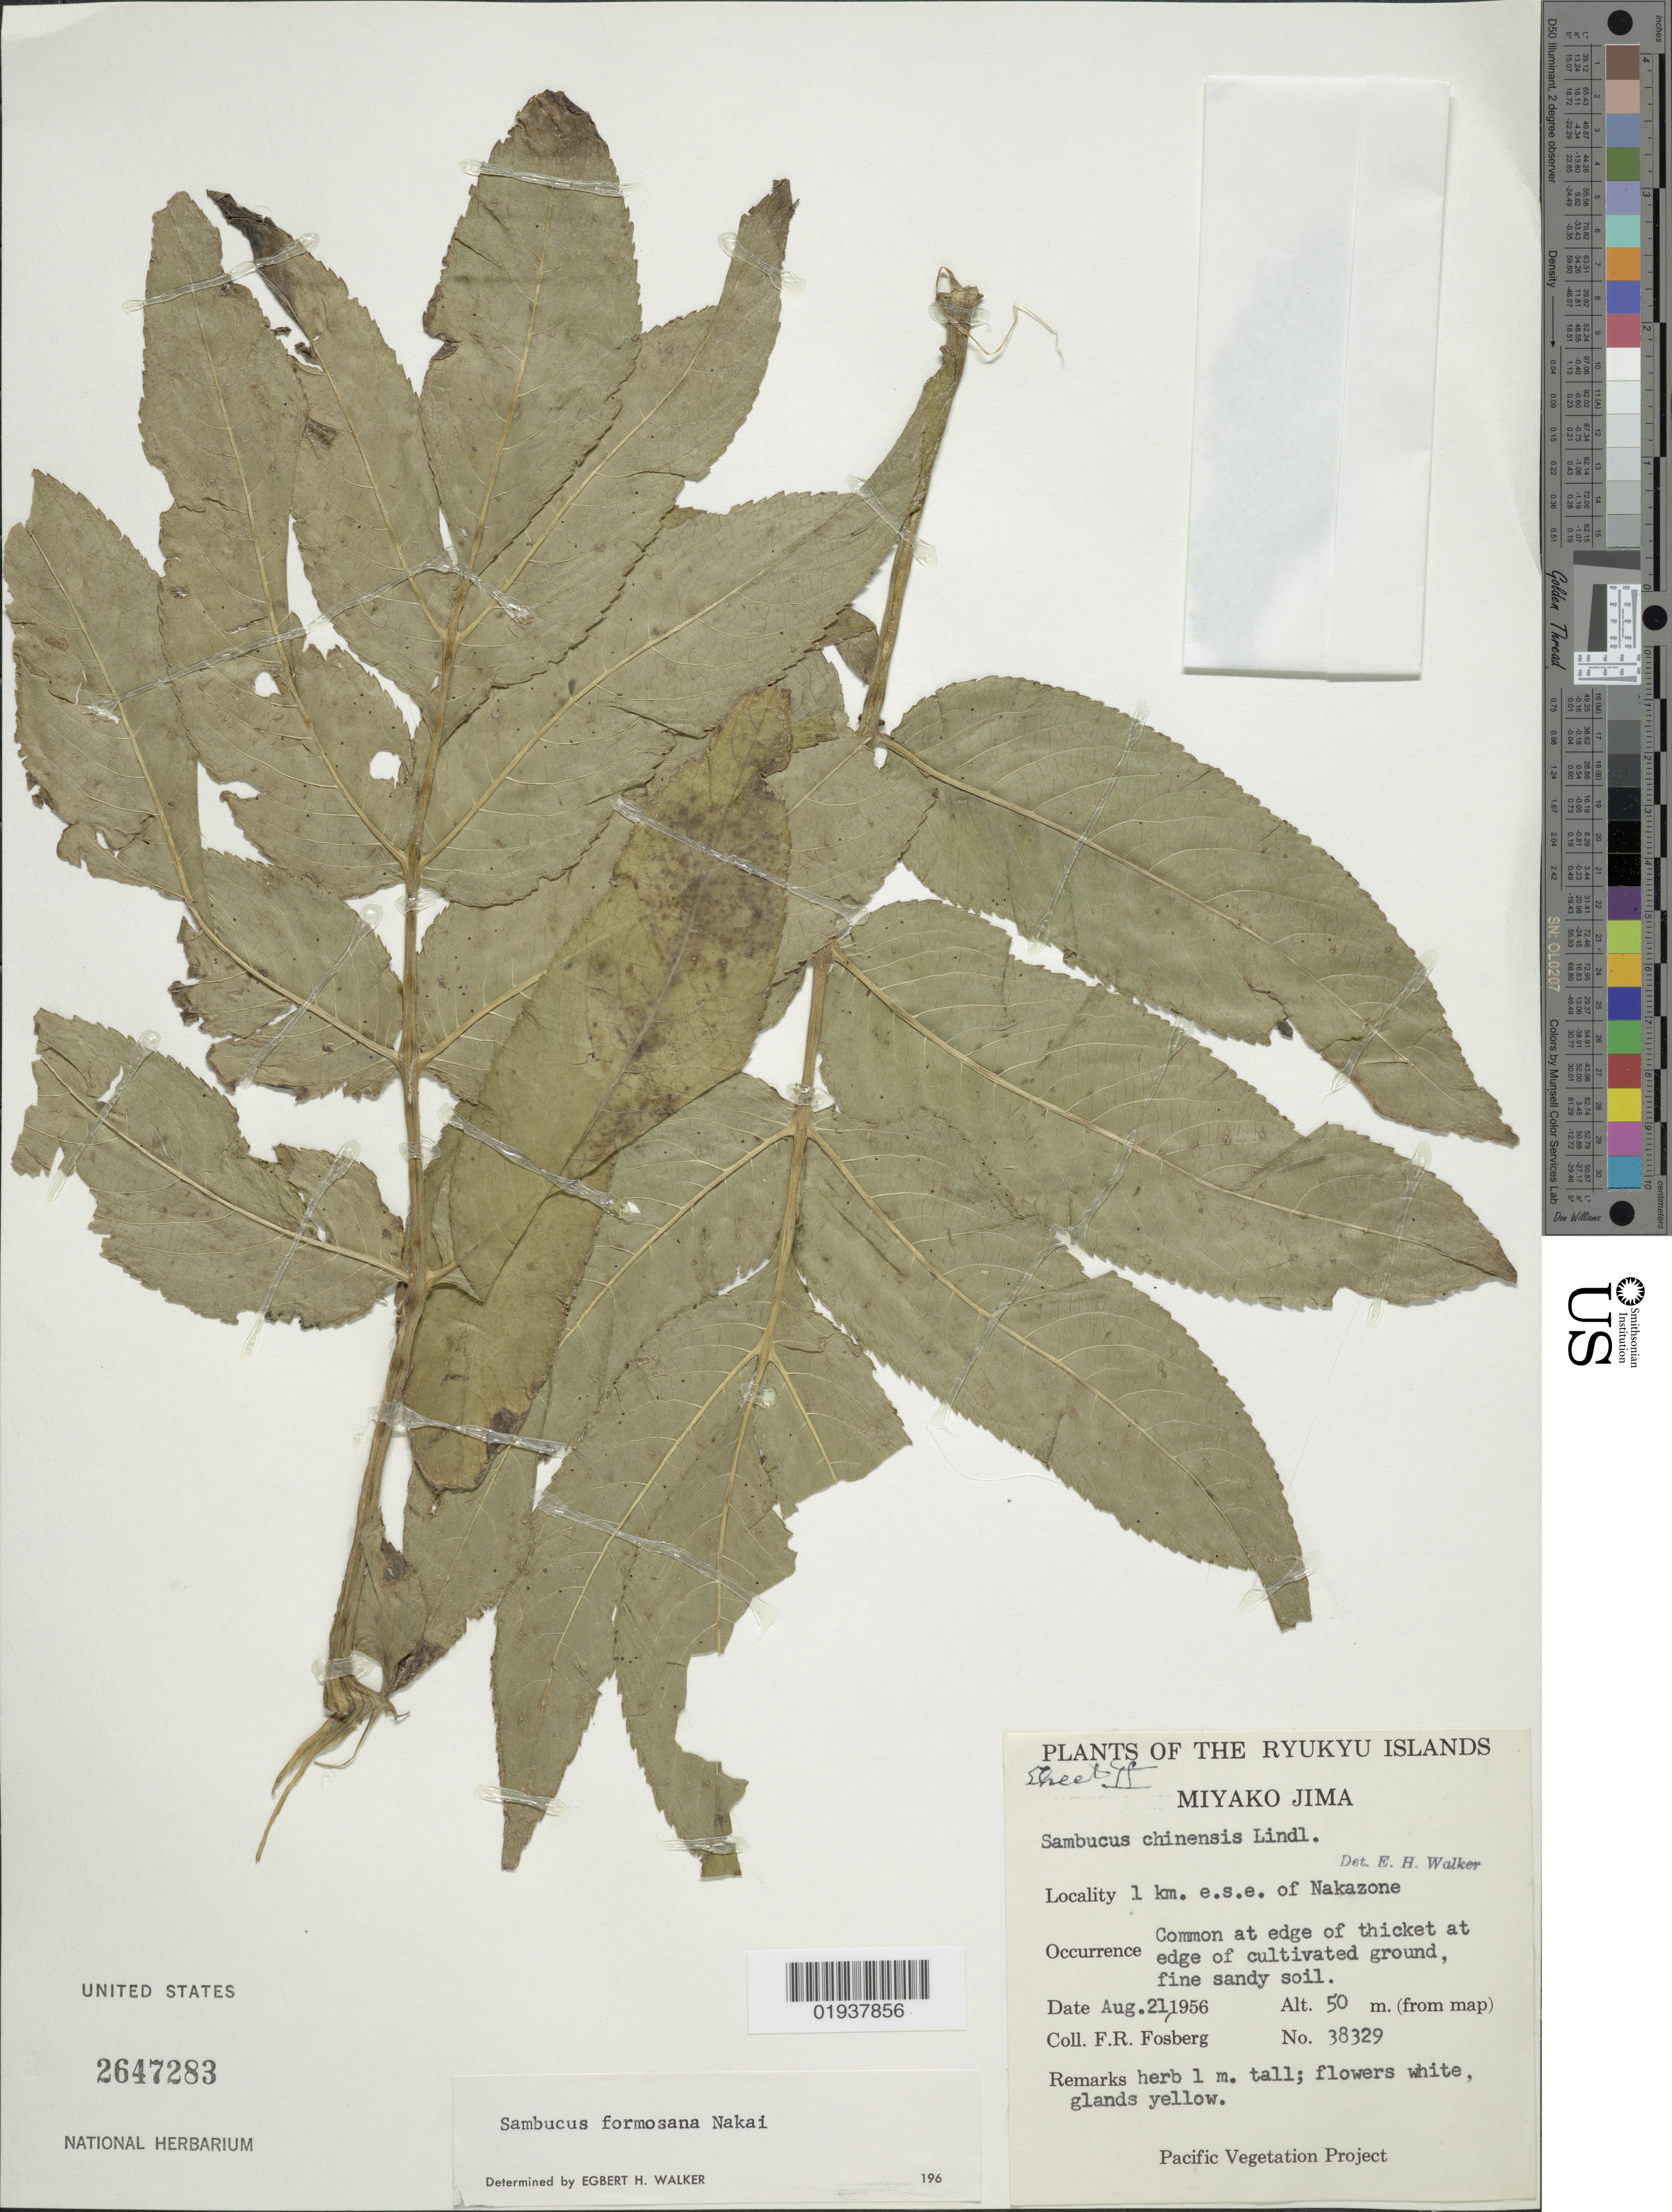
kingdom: Plantae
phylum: Tracheophyta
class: Magnoliopsida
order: Dipsacales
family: Viburnaceae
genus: Sambucus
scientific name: Sambucus javanica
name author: Blume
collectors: F. R. Fosberg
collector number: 38329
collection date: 1956-08-21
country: Japan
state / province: Okinawa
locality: Ryukyu Islands. Miyako Jima. 1 km. e.s.e. of Nakazone.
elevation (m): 50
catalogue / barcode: US 2647283